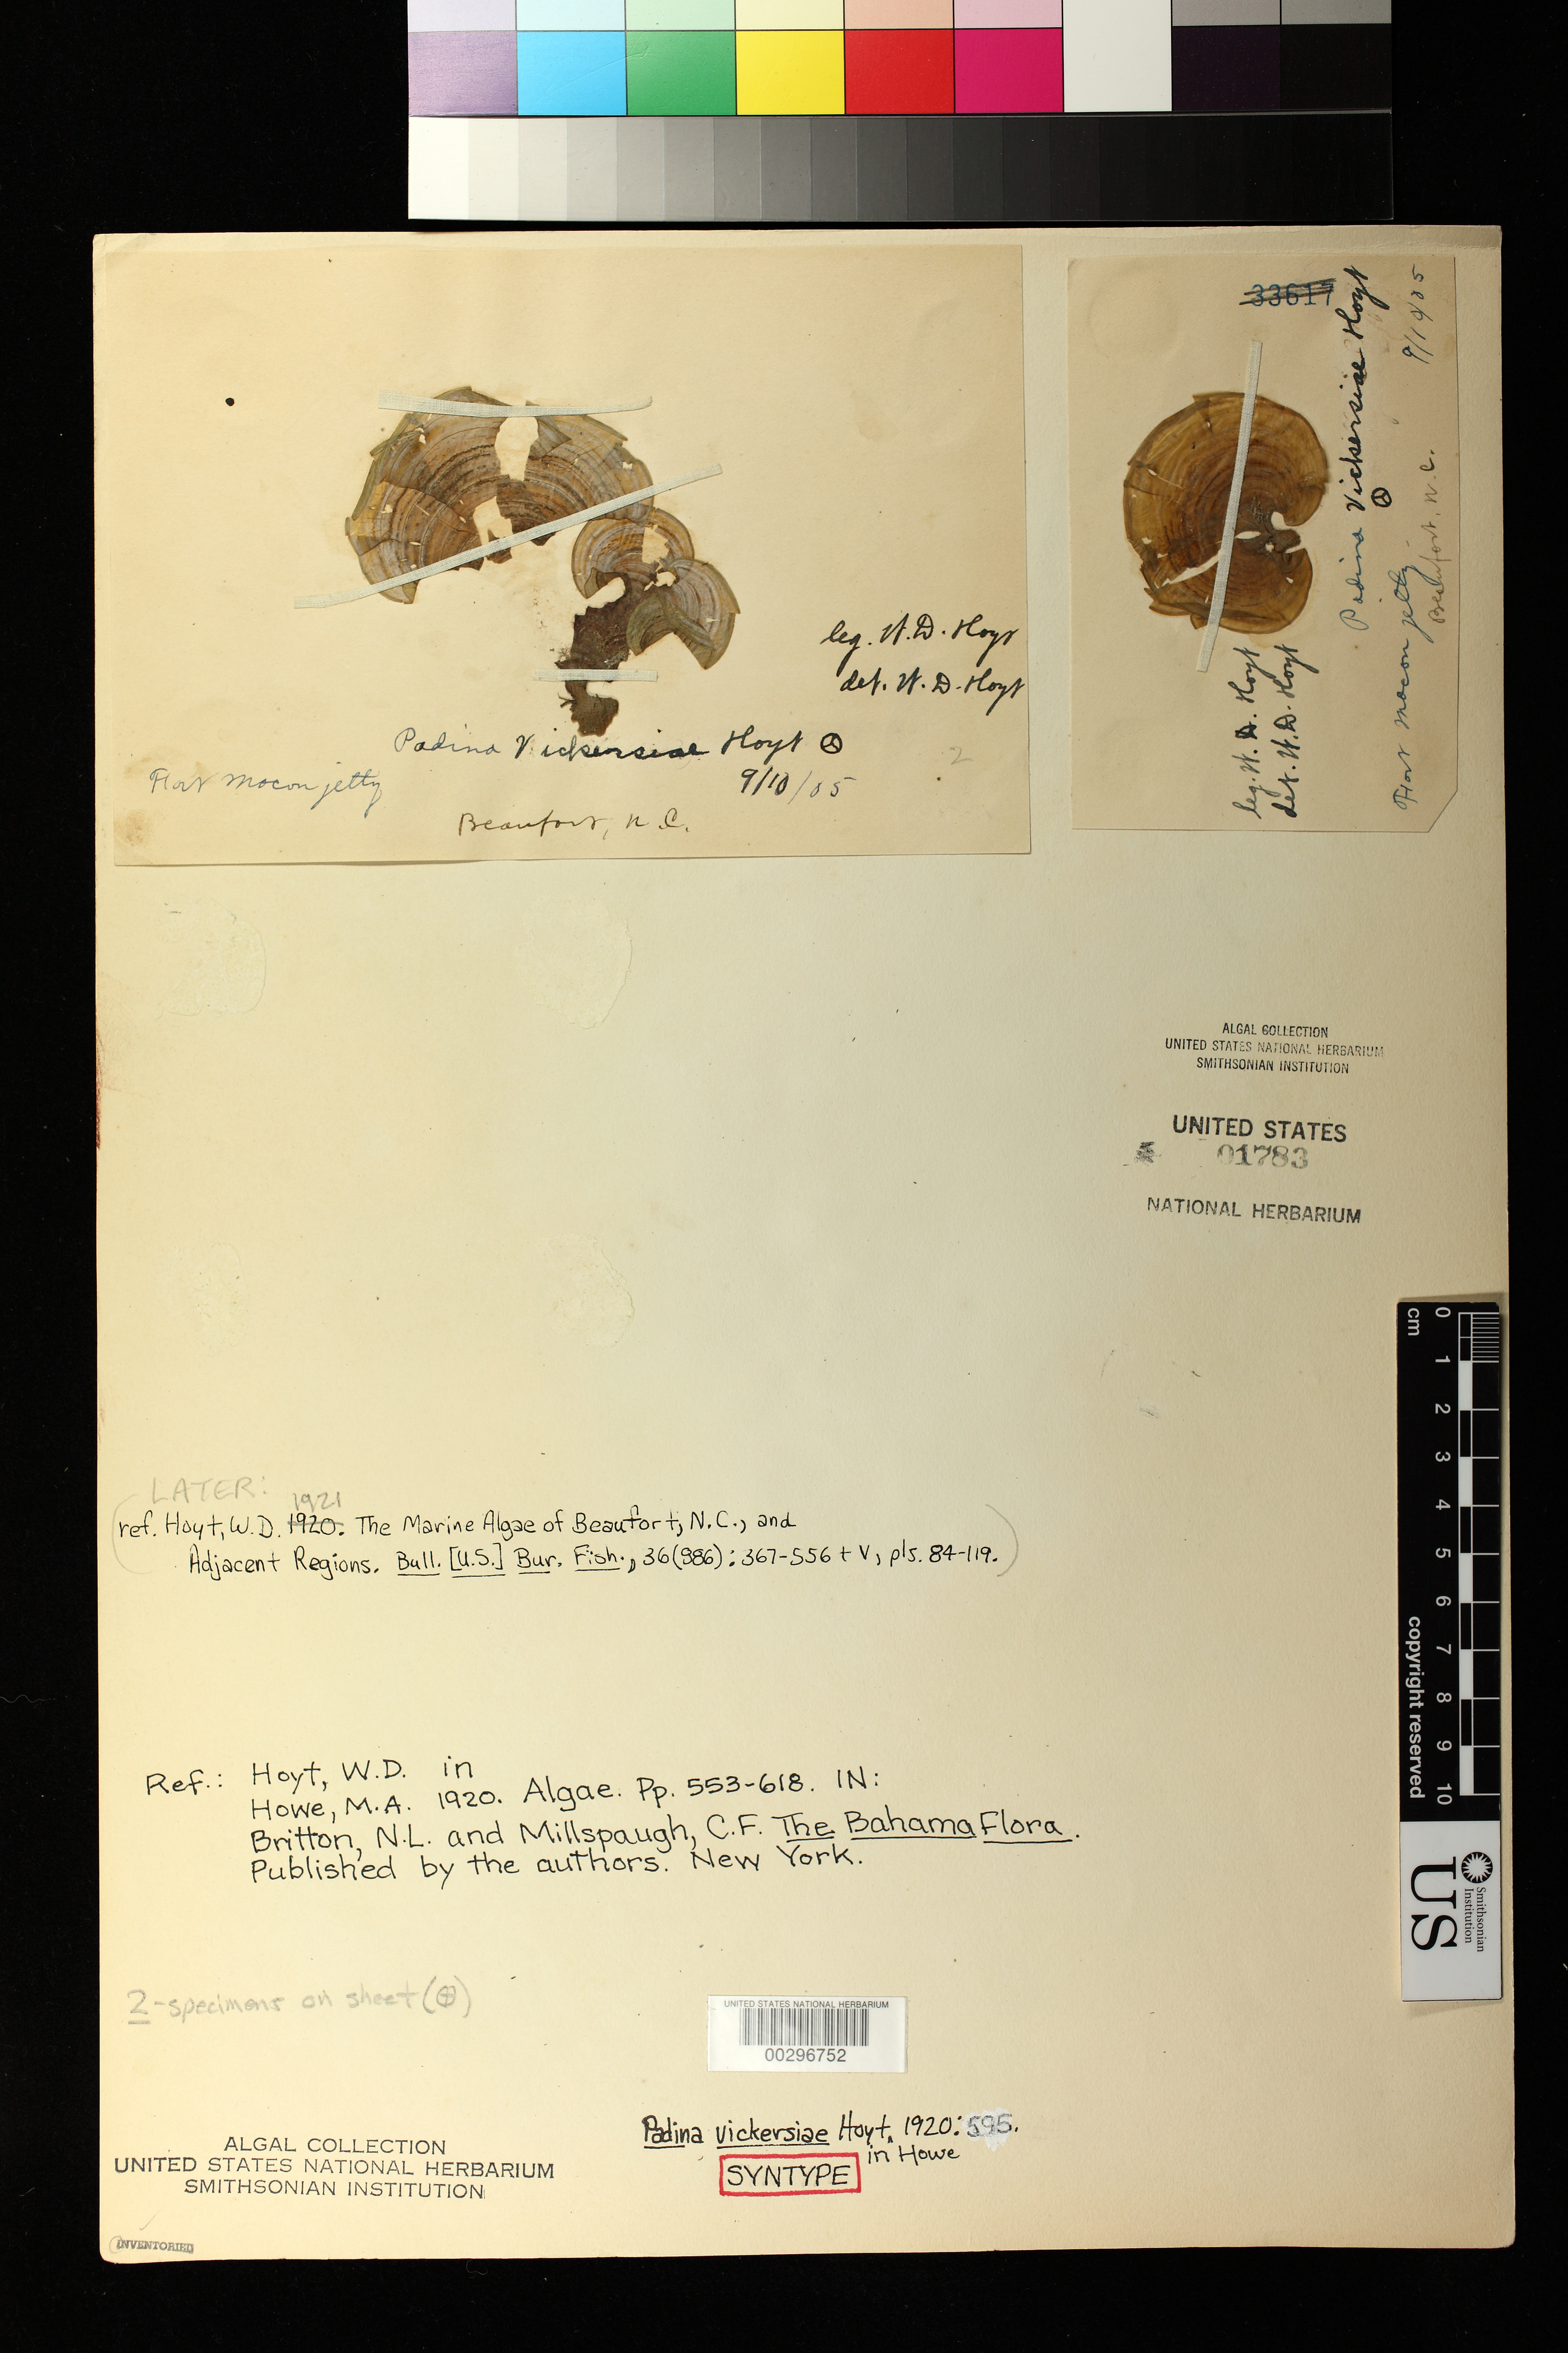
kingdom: Chromista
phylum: Ochrophyta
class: Phaeophyceae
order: Dictyotales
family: Dictyotaceae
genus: Padina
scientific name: Padina vickersiae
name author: Hoyt in M. Howe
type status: Syntype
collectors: W. D. Hoyt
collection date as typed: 10 Sep 1905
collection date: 1905-09-10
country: United States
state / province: North Carolina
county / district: Carteret County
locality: Beaufort, Fort Macon jetty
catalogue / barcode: US 1783